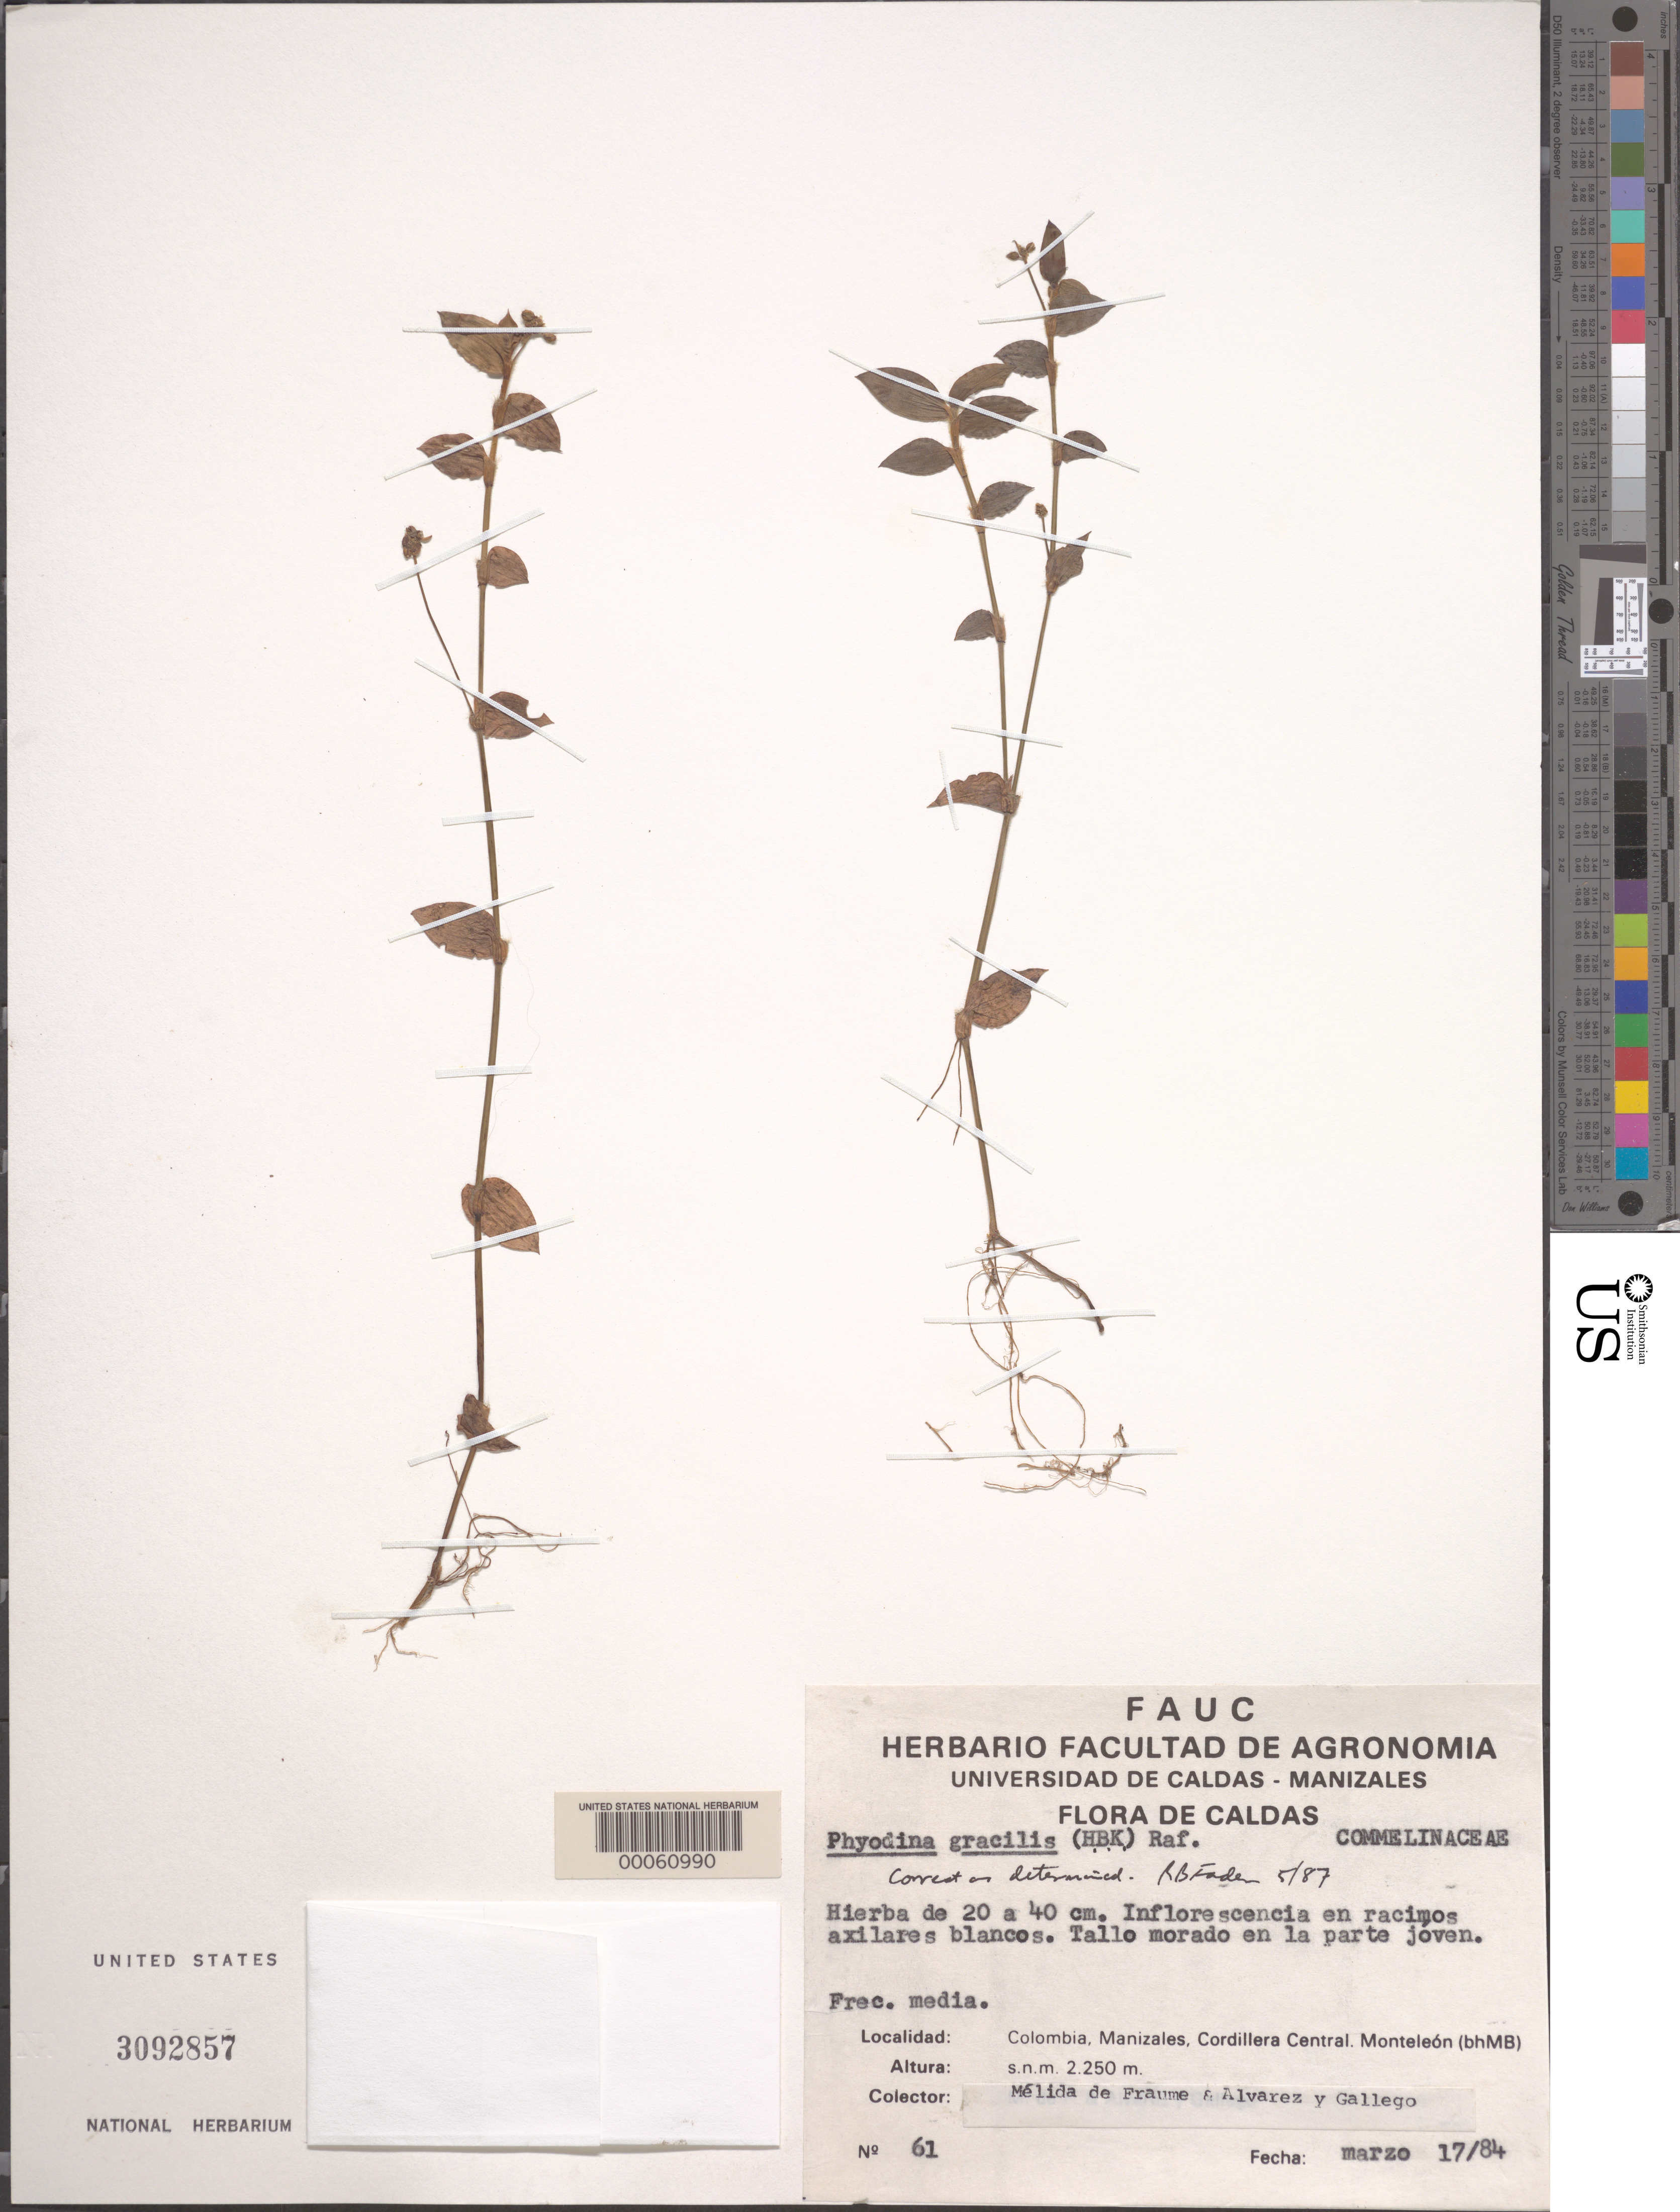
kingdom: Plantae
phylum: Tracheophyta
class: Liliopsida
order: Commelinales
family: Commelinaceae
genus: Callisia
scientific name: Callisia gracilis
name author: (Kunth) D.R. Hunt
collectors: M. Fraume & A. Gallego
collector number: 61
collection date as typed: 17 Mar 1984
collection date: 1984-03-17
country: Colombia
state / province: Caldas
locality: Manizales, Cordillera Central Monte Leon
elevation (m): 2250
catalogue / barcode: US 3092857